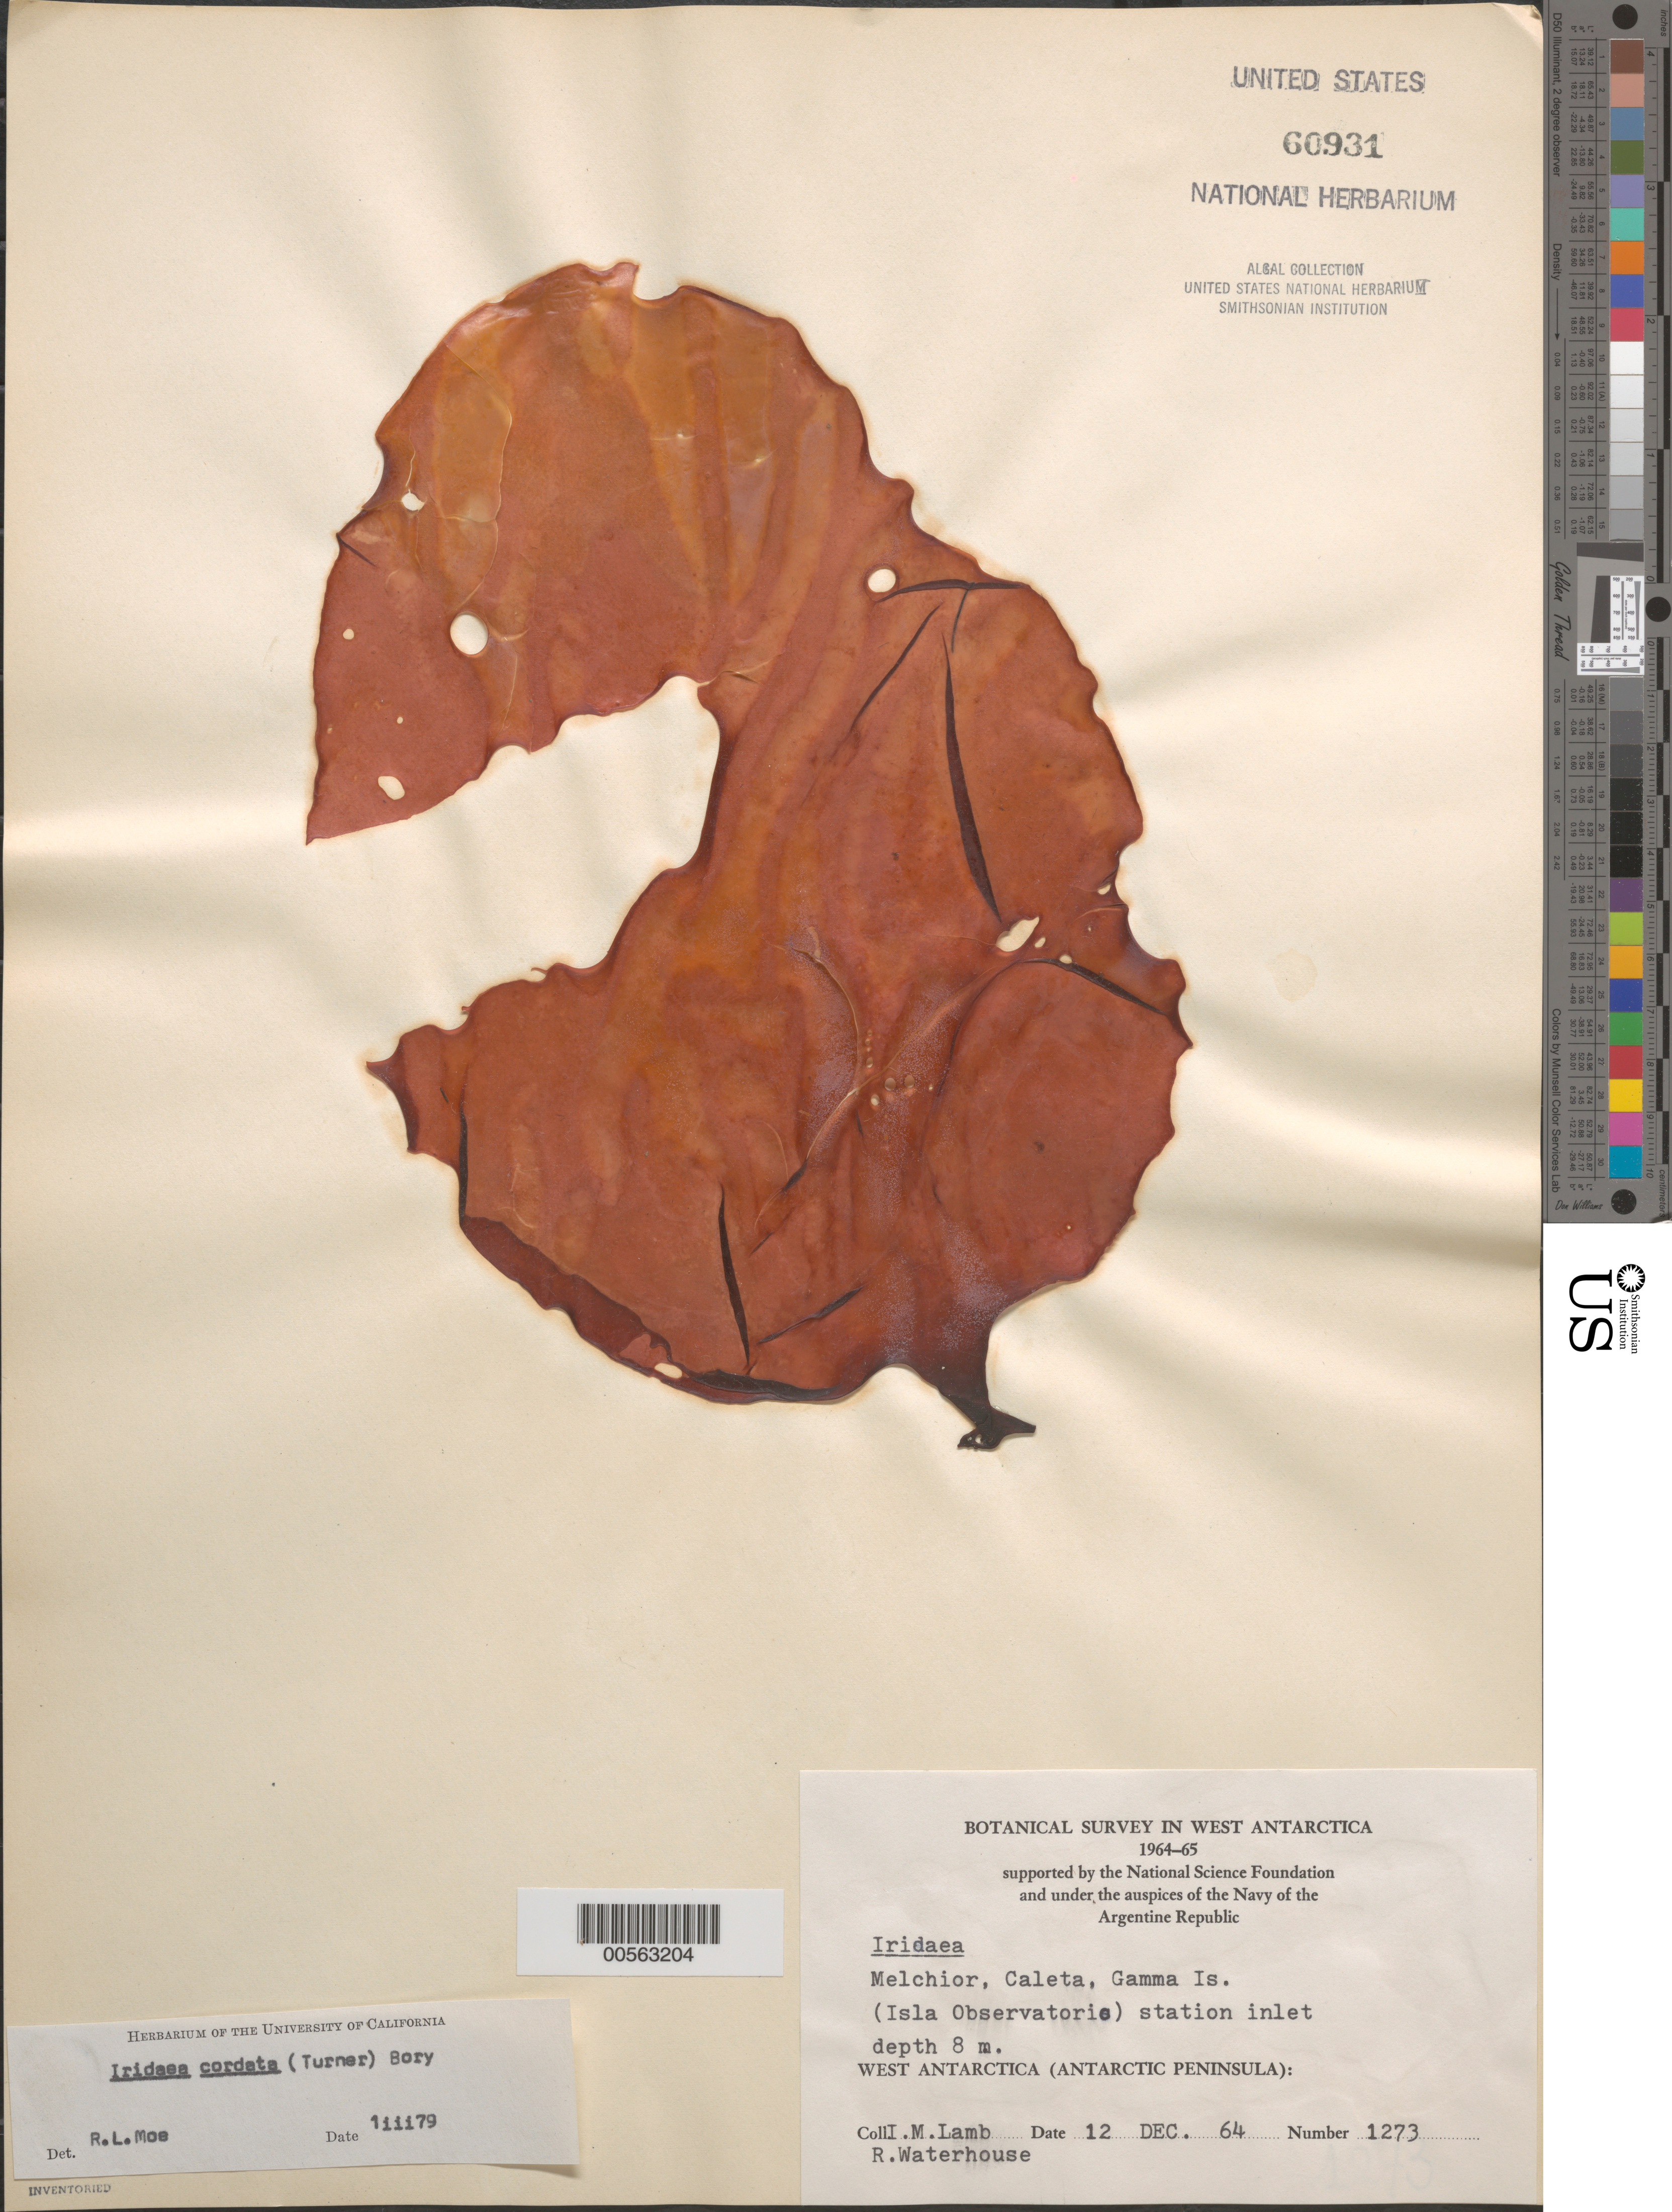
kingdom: Plantae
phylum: Rhodophyta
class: Florideophyceae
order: Gigartinales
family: Gigartinaceae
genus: Iridaea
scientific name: Iridaea cordata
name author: (Turner) Bory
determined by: Moe, R. L.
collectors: I. M. Lamb & R. Waterhouse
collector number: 1273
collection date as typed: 12 Dec 1964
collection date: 1964-12-12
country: Antarctica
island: Gamma Island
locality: Melchior Caleta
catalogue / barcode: US 60931